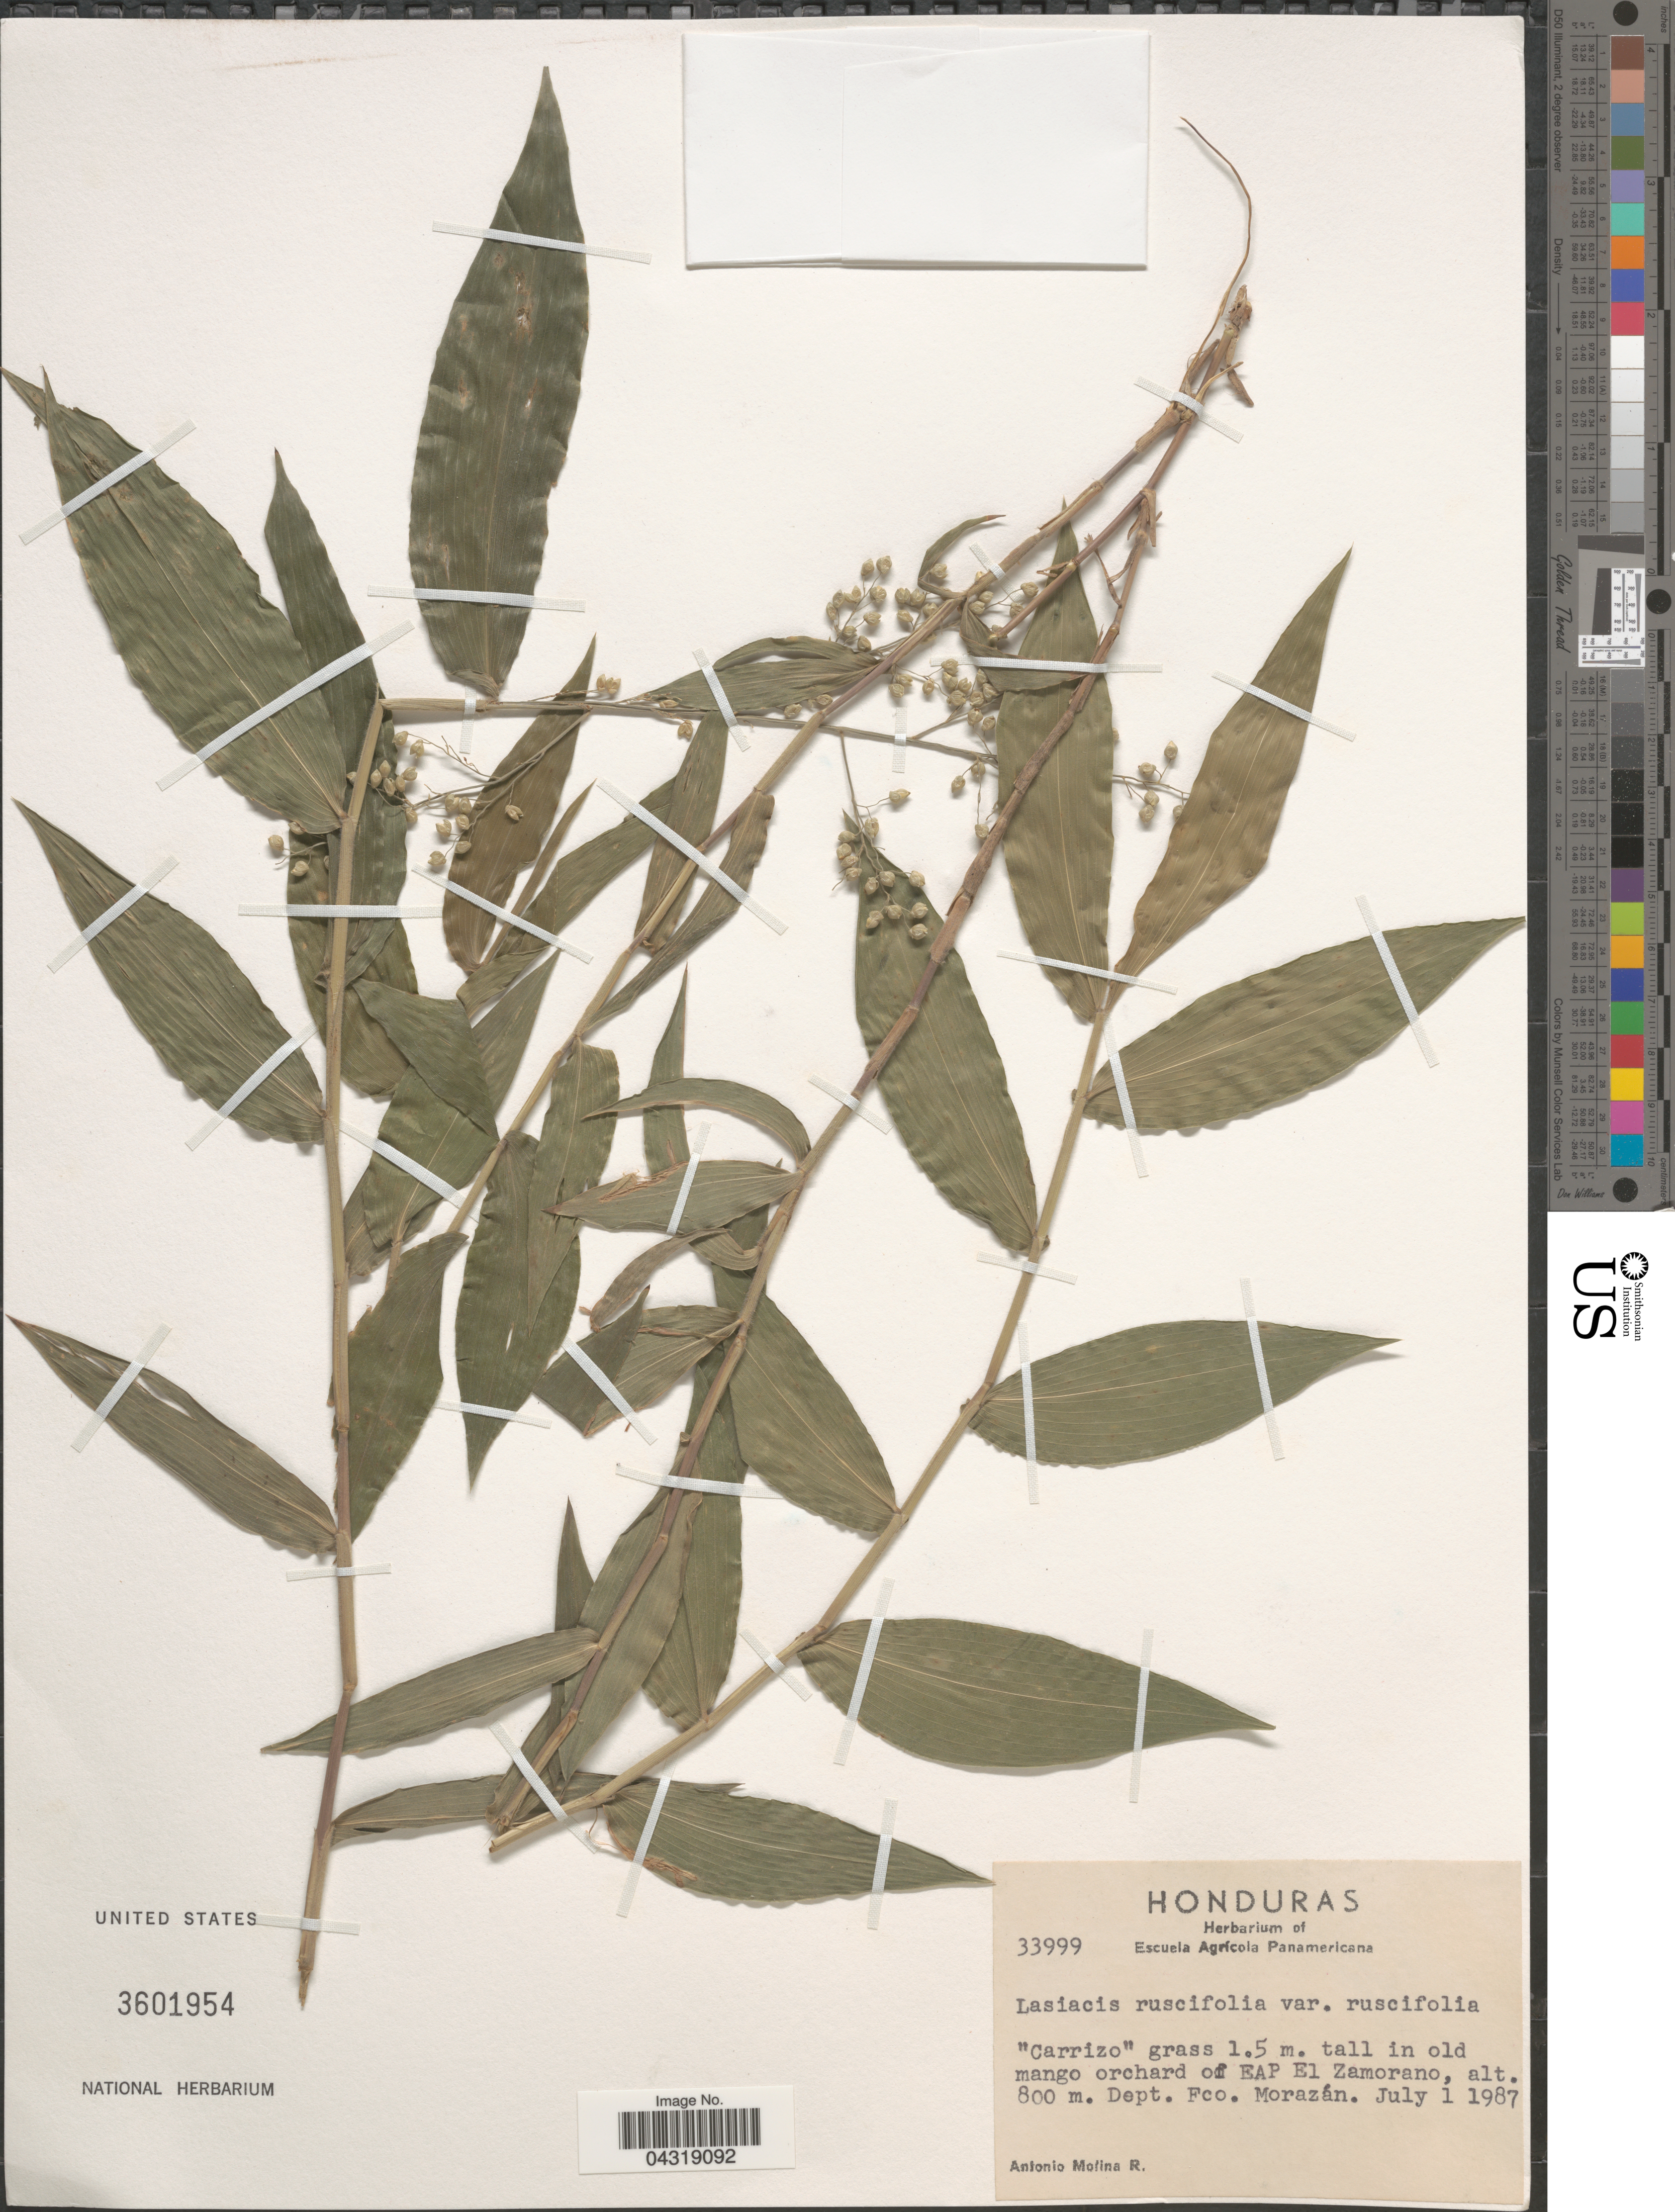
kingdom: Plantae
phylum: Tracheophyta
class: Liliopsida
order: Poales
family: Poaceae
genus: Lasiacis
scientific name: Lasiacis ruscifolia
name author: (Kunth) Hitchc.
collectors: A. Molina R.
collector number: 33999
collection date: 1987-07-01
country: Honduras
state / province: Fco. Morazán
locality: In old mango orchard of EAP El Zamorano. Dept. Fco. Morazán.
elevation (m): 800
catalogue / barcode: US 3601954